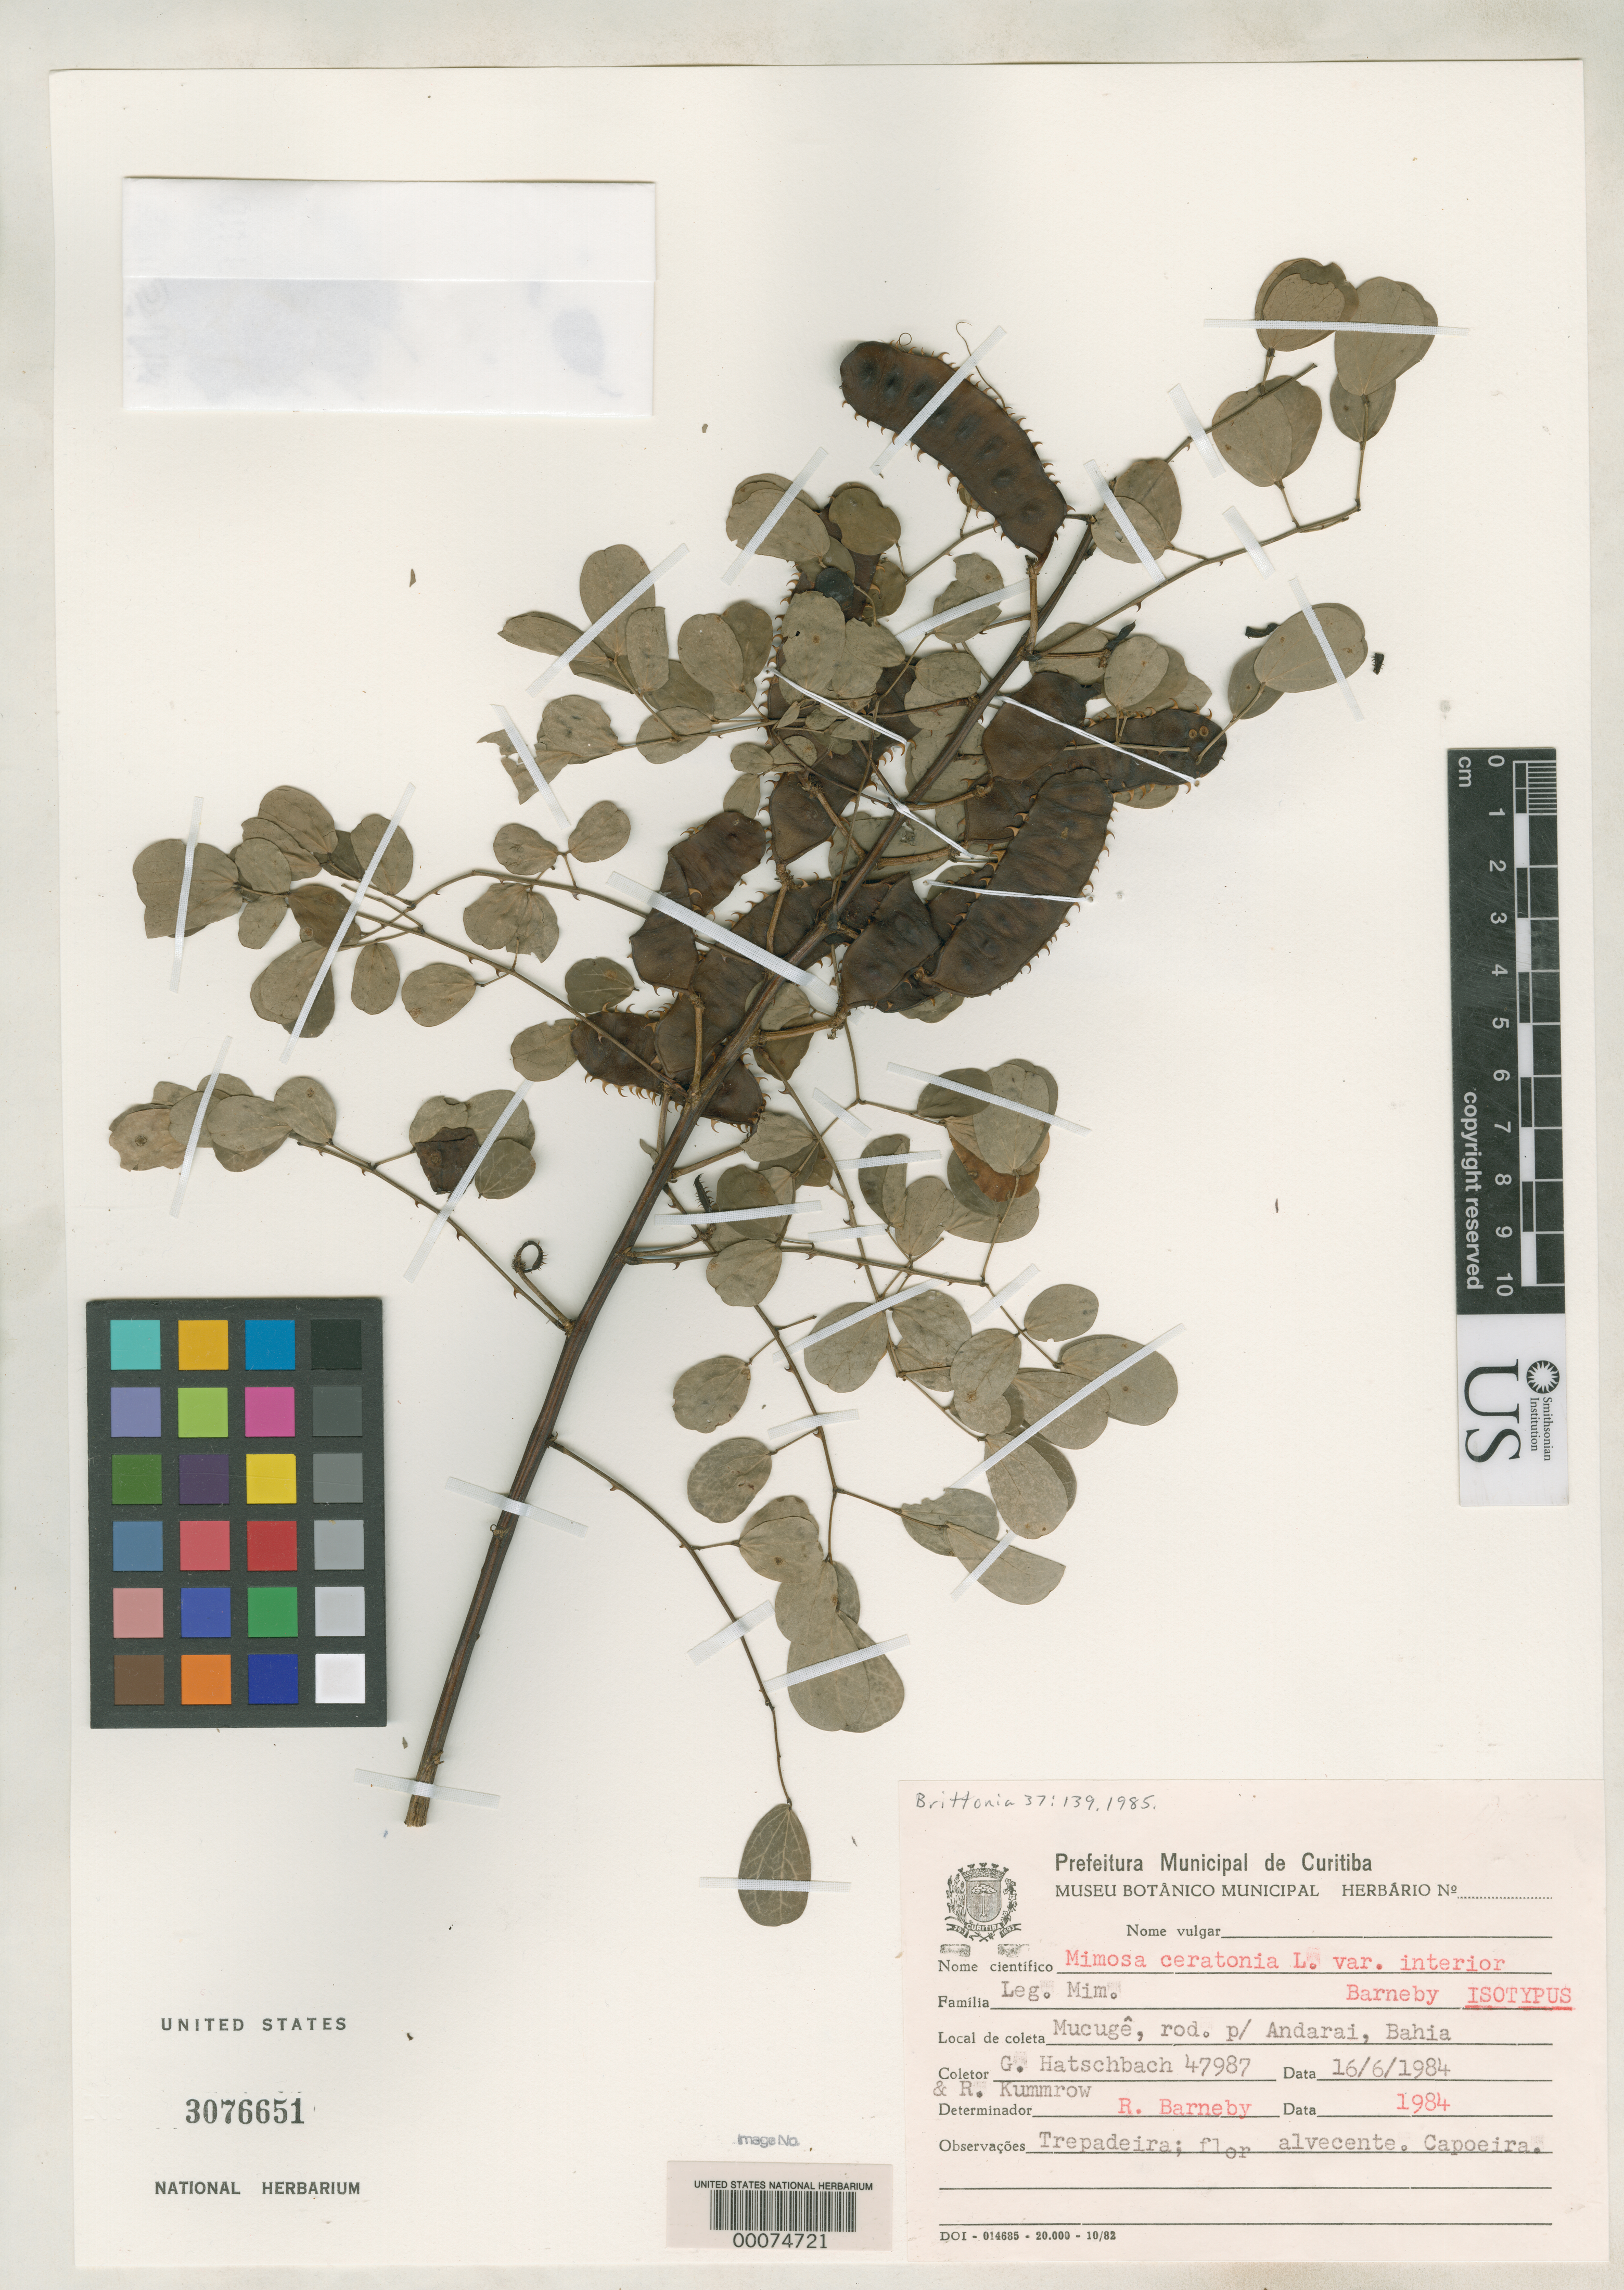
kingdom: Plantae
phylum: Tracheophyta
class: Magnoliopsida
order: Fabales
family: Fabaceae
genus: Mimosa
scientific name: Mimosa ceratonia var. interior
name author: Barneby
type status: Isotype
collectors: G. Hatschbach & R. Kummrow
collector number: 47987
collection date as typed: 16 Jun 1984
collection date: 1984-06-16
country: Brazil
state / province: Bahia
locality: Mucuge, Rod. para Andarai.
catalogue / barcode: US 3076651